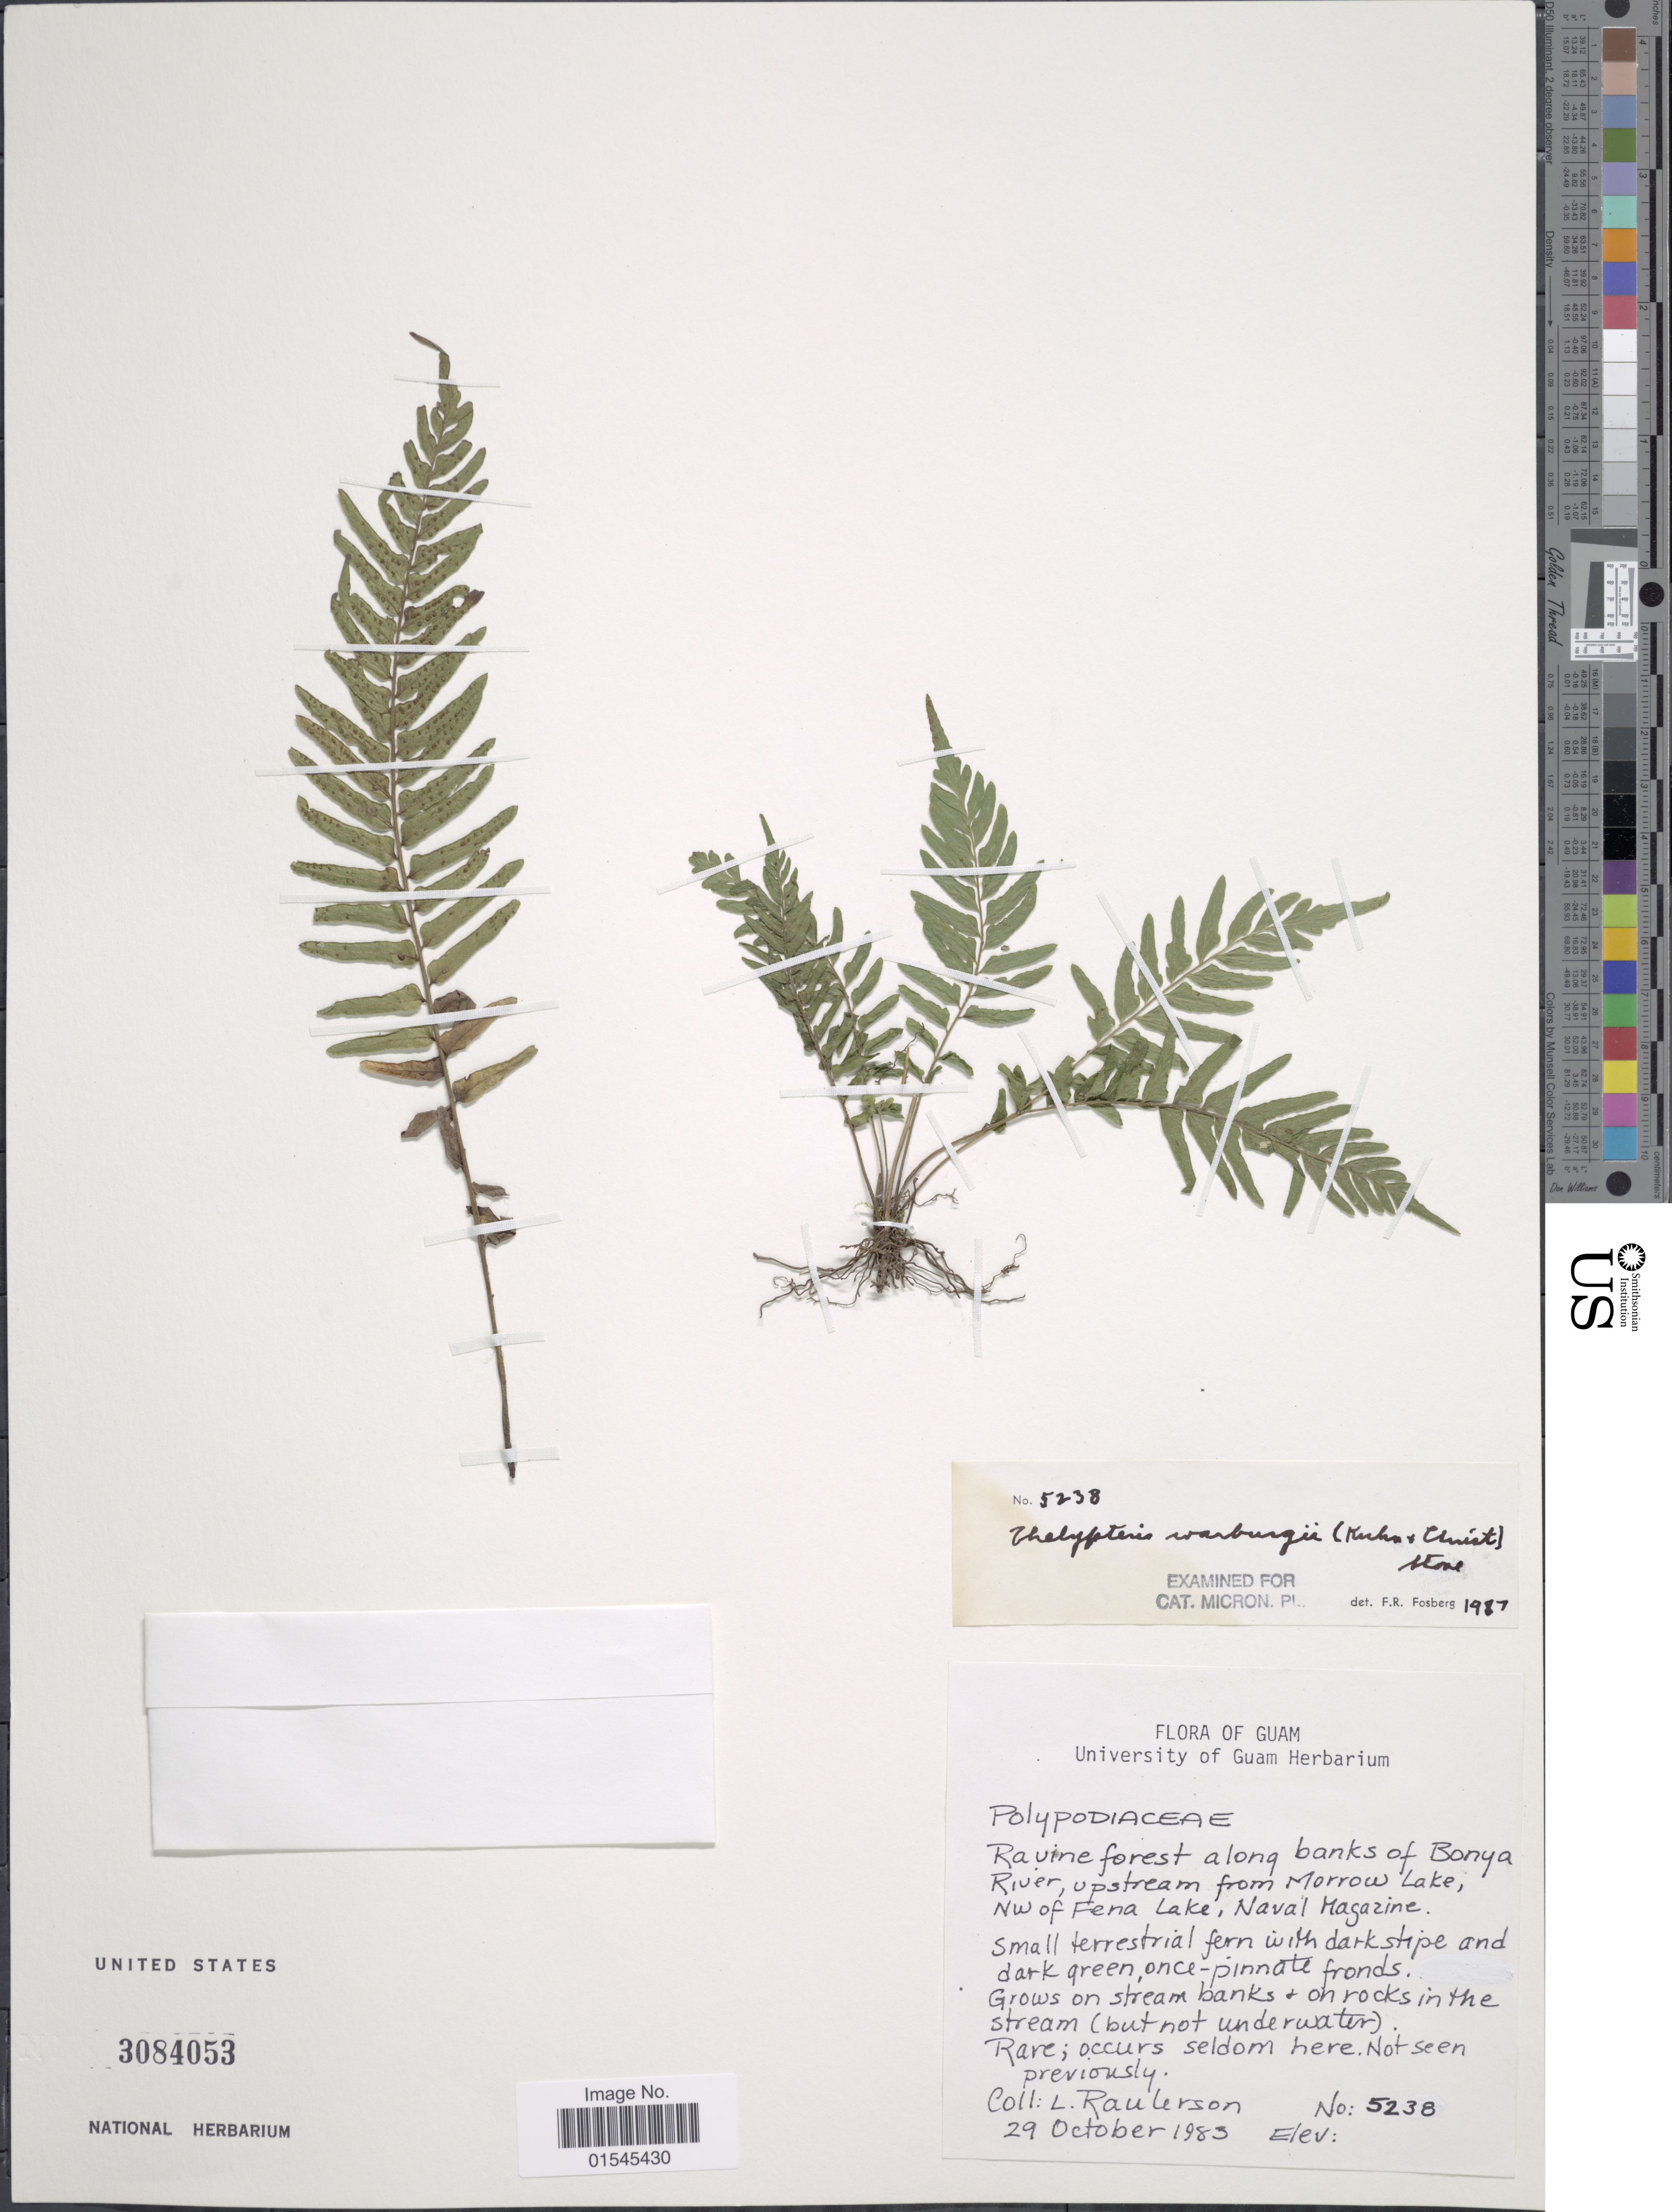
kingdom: Plantae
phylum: Tracheophyta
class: Polypodiopsida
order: Polypodiales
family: Thelypteridaceae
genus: Sphaerostephanos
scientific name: Sphaerostephanos unitus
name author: (L.) Holttum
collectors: L. Raulerson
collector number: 5238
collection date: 1983-10-29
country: Guam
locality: Guam. Ravine forest along banks of Bonya River, upstream from Morrow Lake, NW of Fena Lake, Naval Magazine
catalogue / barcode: US 3084053